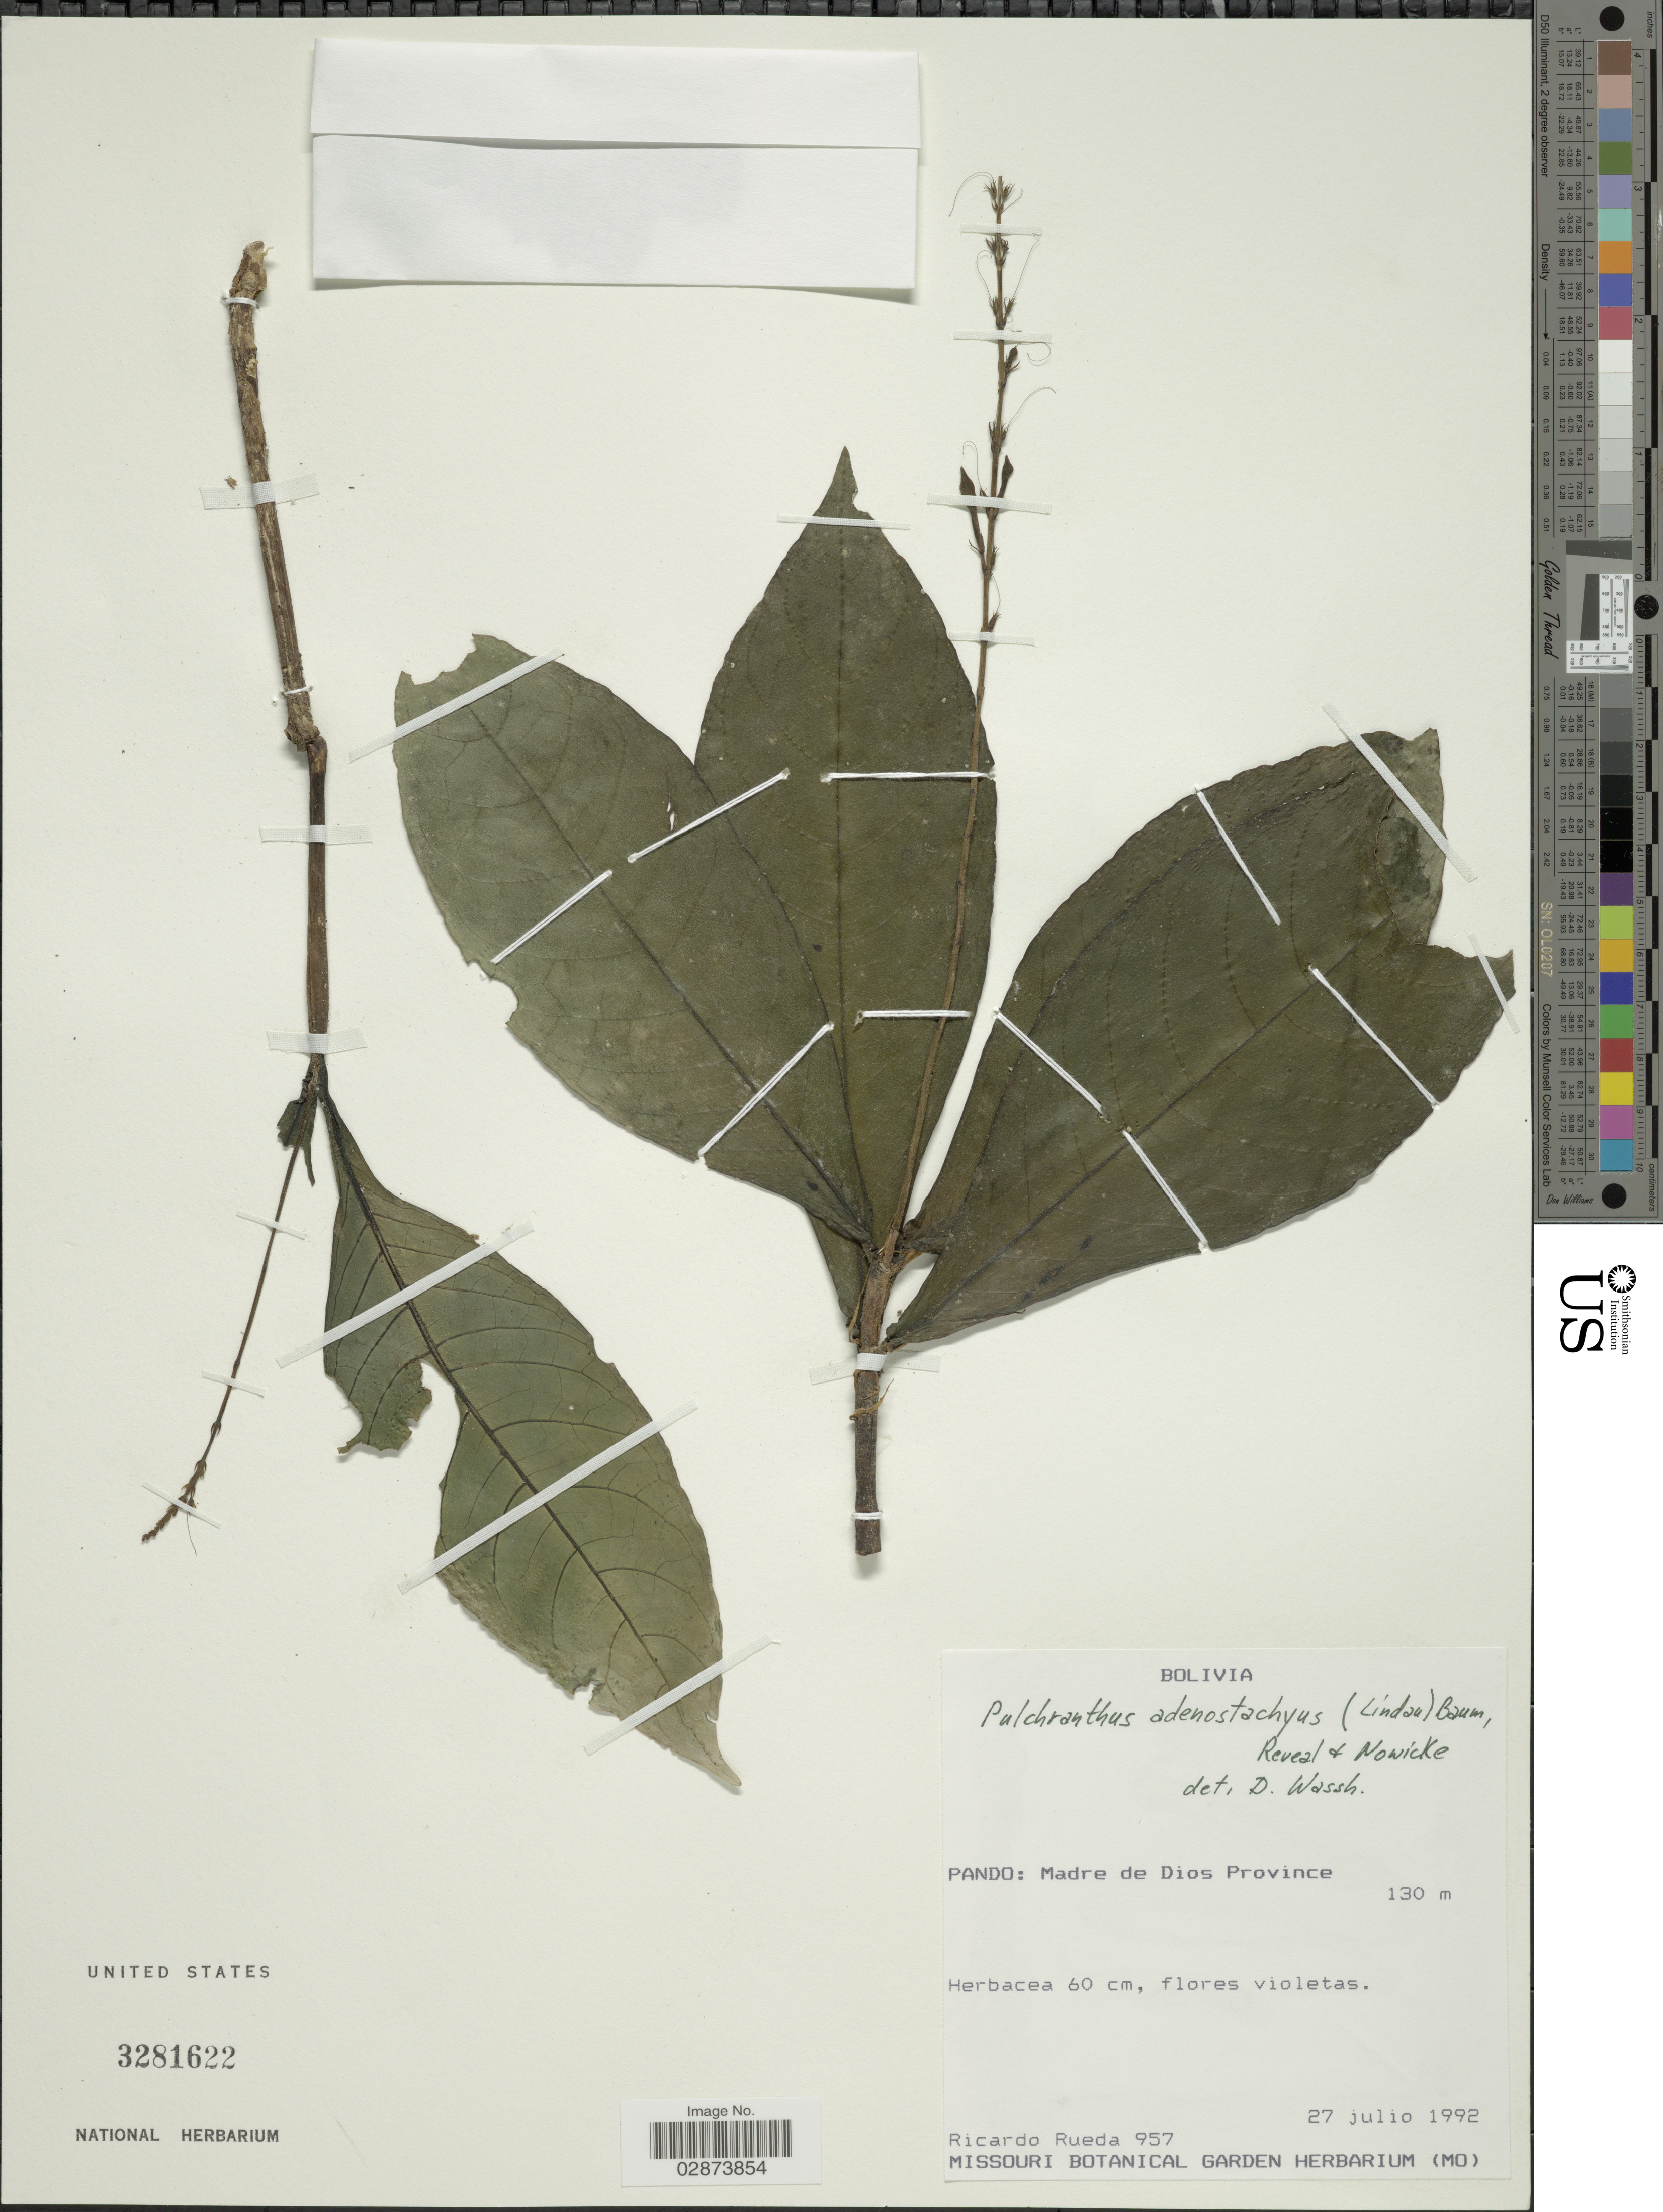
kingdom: Plantae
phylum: Tracheophyta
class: Magnoliopsida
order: Lamiales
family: Acanthaceae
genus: Pulchranthus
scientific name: Pulchranthus adenostachyus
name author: (Lindau) V.M. Baum et al.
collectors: R. Rueda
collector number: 957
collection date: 1992-07-27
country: Bolivia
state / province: Pando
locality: Madre de Dios Province.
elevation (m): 130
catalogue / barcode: US 3281622